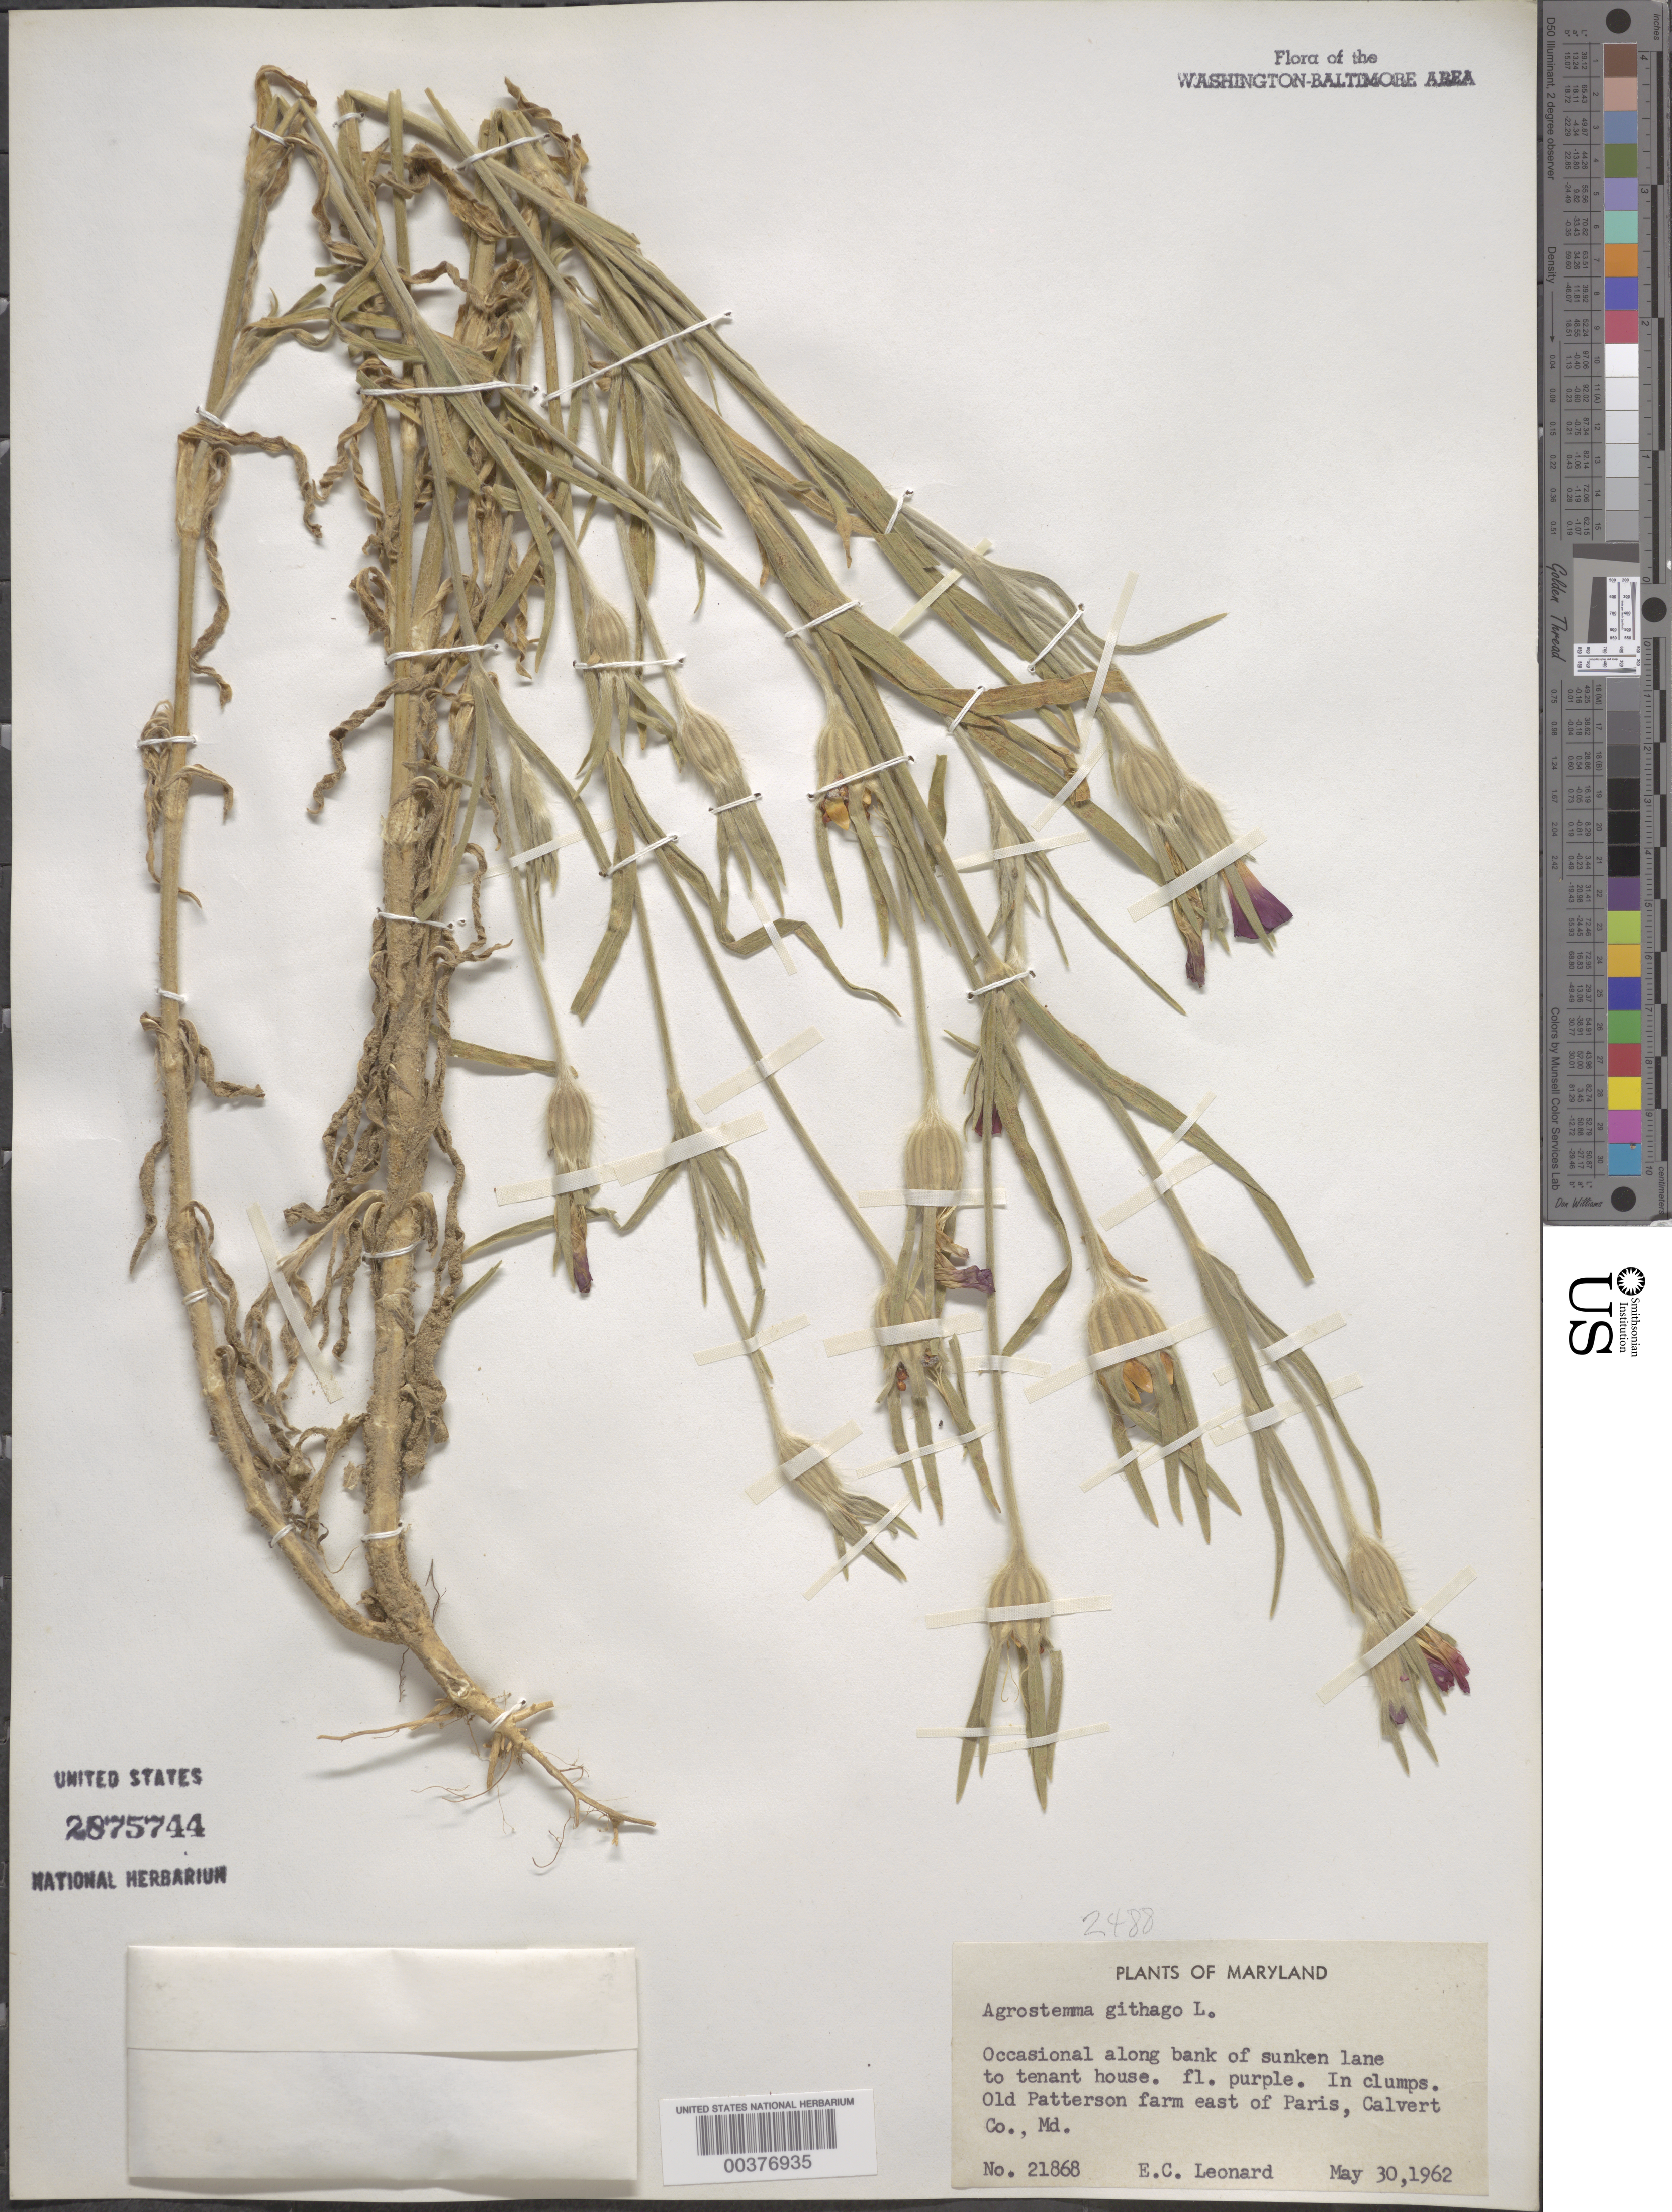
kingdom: Plantae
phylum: Tracheophyta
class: Magnoliopsida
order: Caryophyllales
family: Caryophyllaceae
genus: Agrostemma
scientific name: Agrostemma githago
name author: L.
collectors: E. C. Leonard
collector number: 21868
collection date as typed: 30 May 1962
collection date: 1962-05-30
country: United States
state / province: Maryland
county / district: Calvert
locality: East of Paris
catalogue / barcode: US 2875744